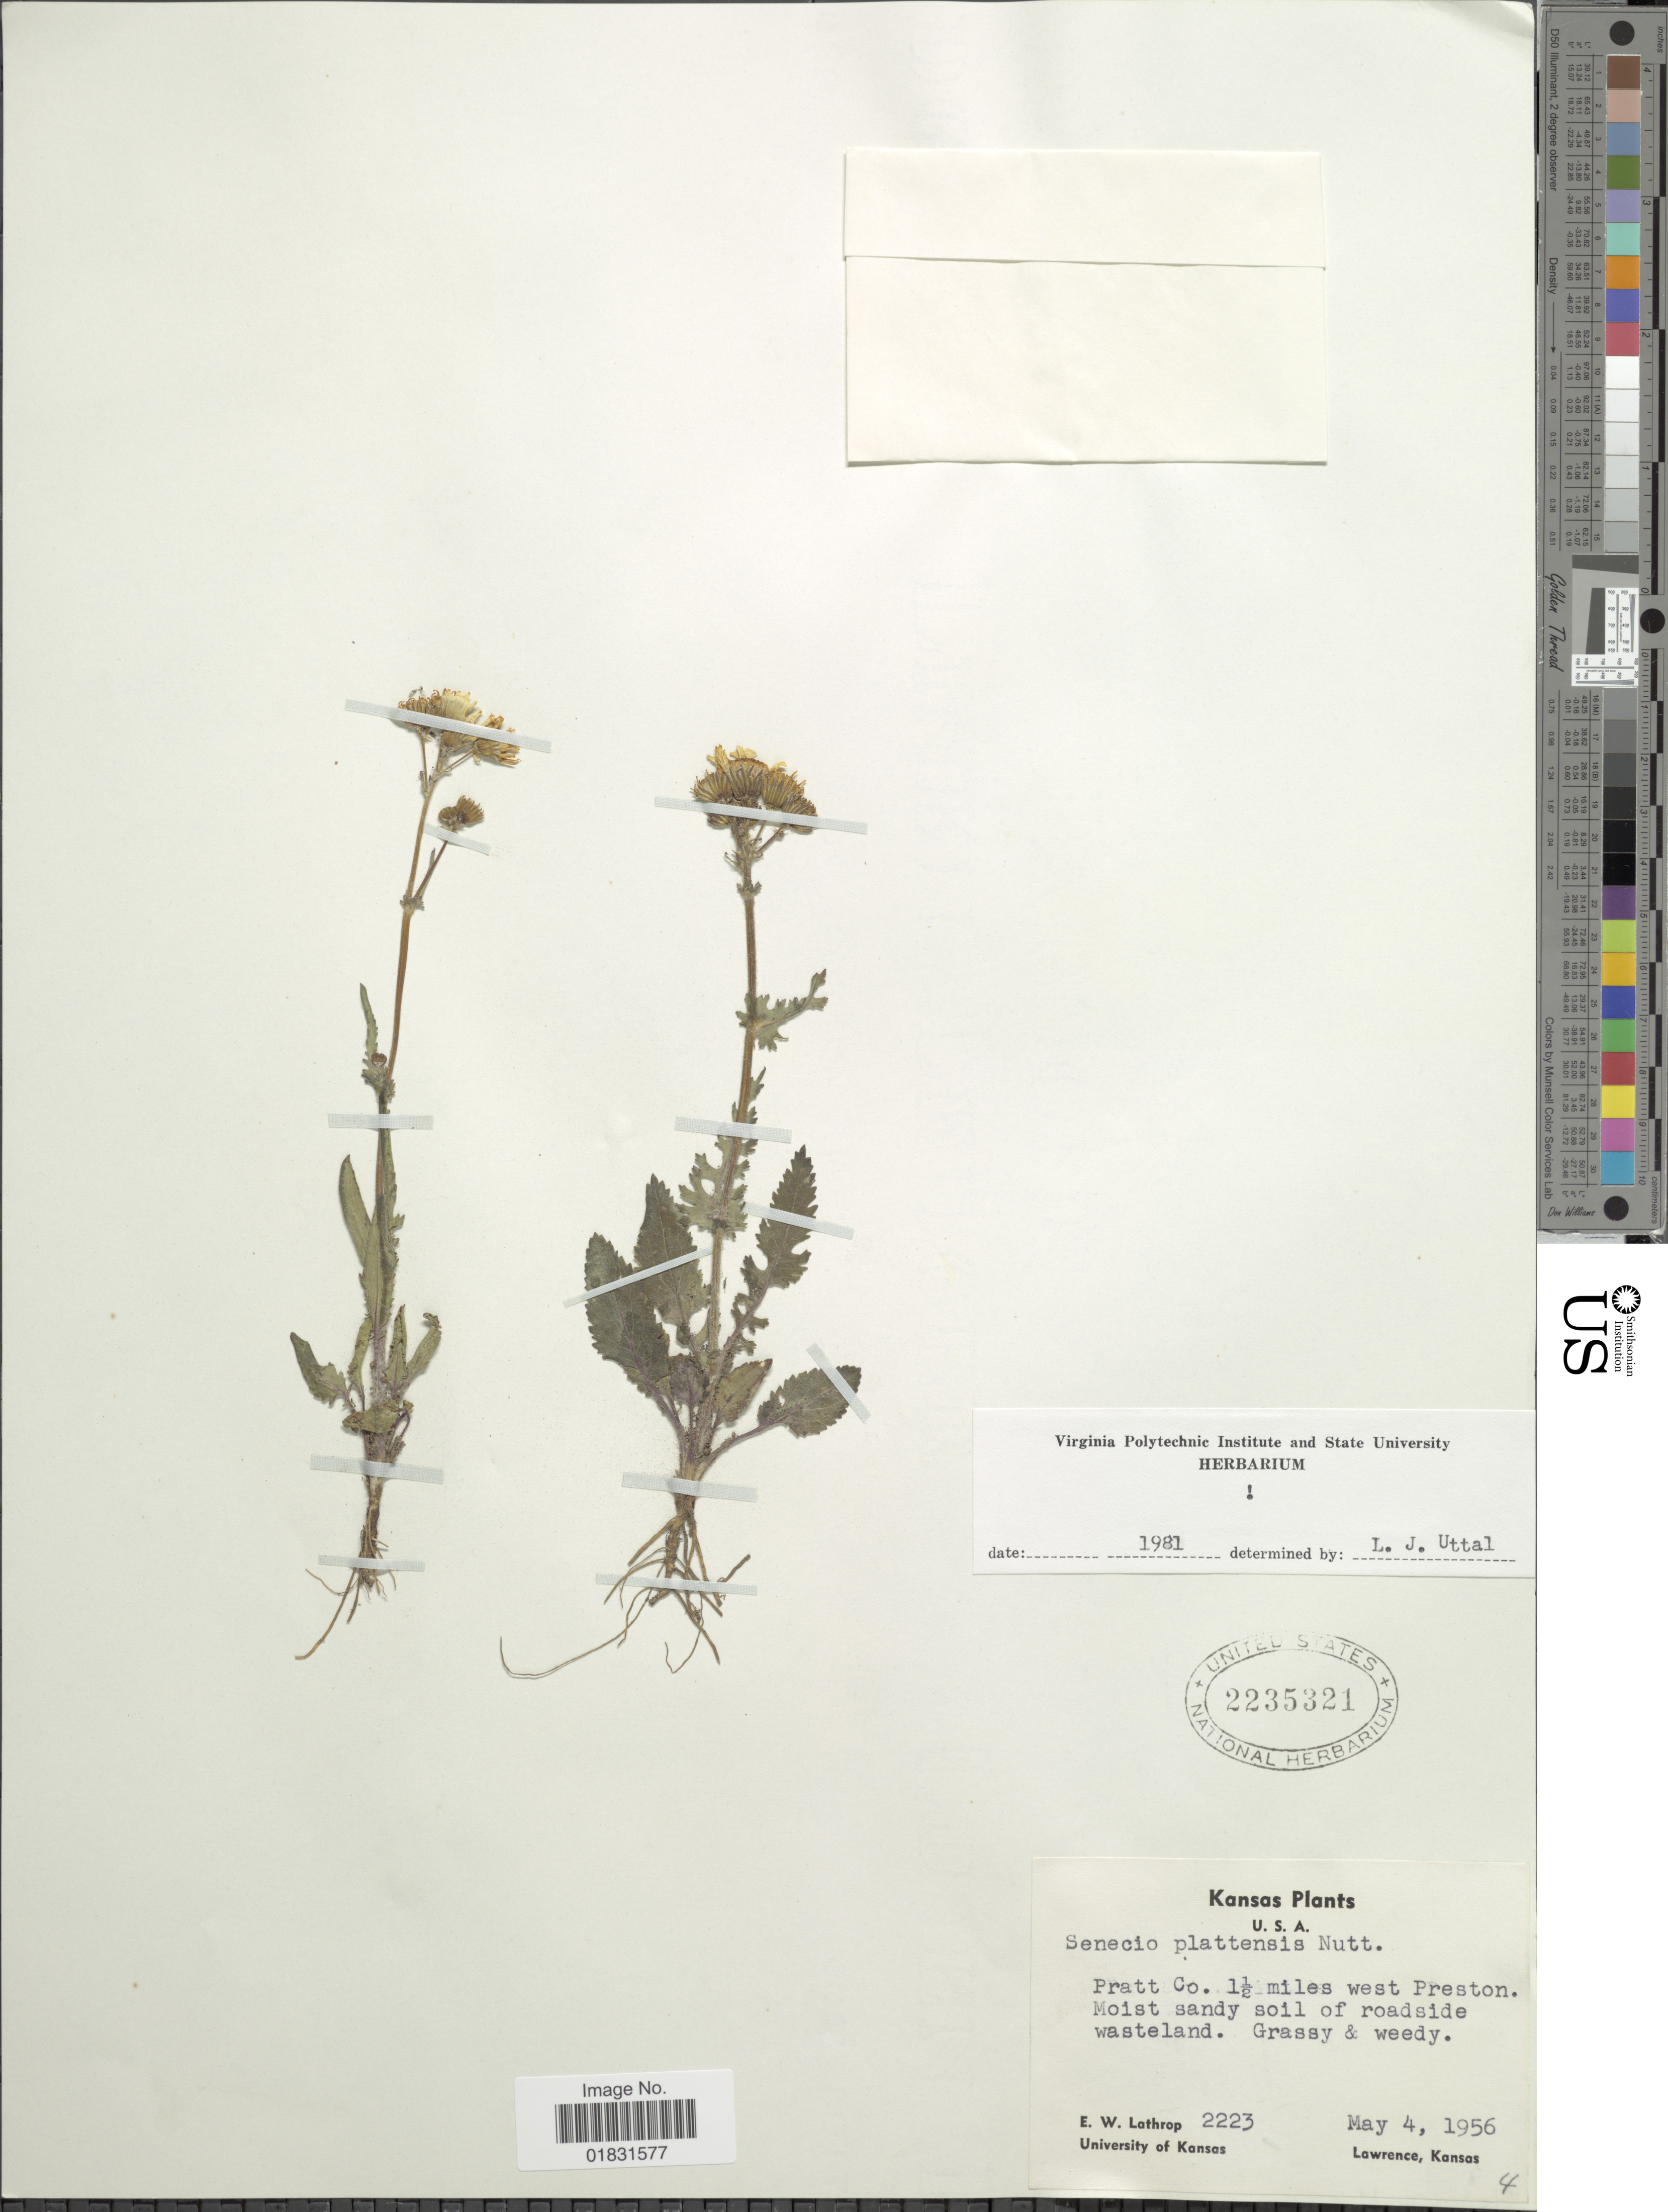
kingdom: Plantae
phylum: Tracheophyta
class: Magnoliopsida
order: Asterales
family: Asteraceae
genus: Packera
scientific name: Packera plattensis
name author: W.A. Weber & Á. Löve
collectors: E. W. Lathrop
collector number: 2223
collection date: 1956-05-04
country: United States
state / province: Kansas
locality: Pratt Co. 1½ miles west Preston. Moist sandy soil of roadside wasteland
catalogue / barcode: US 2235321